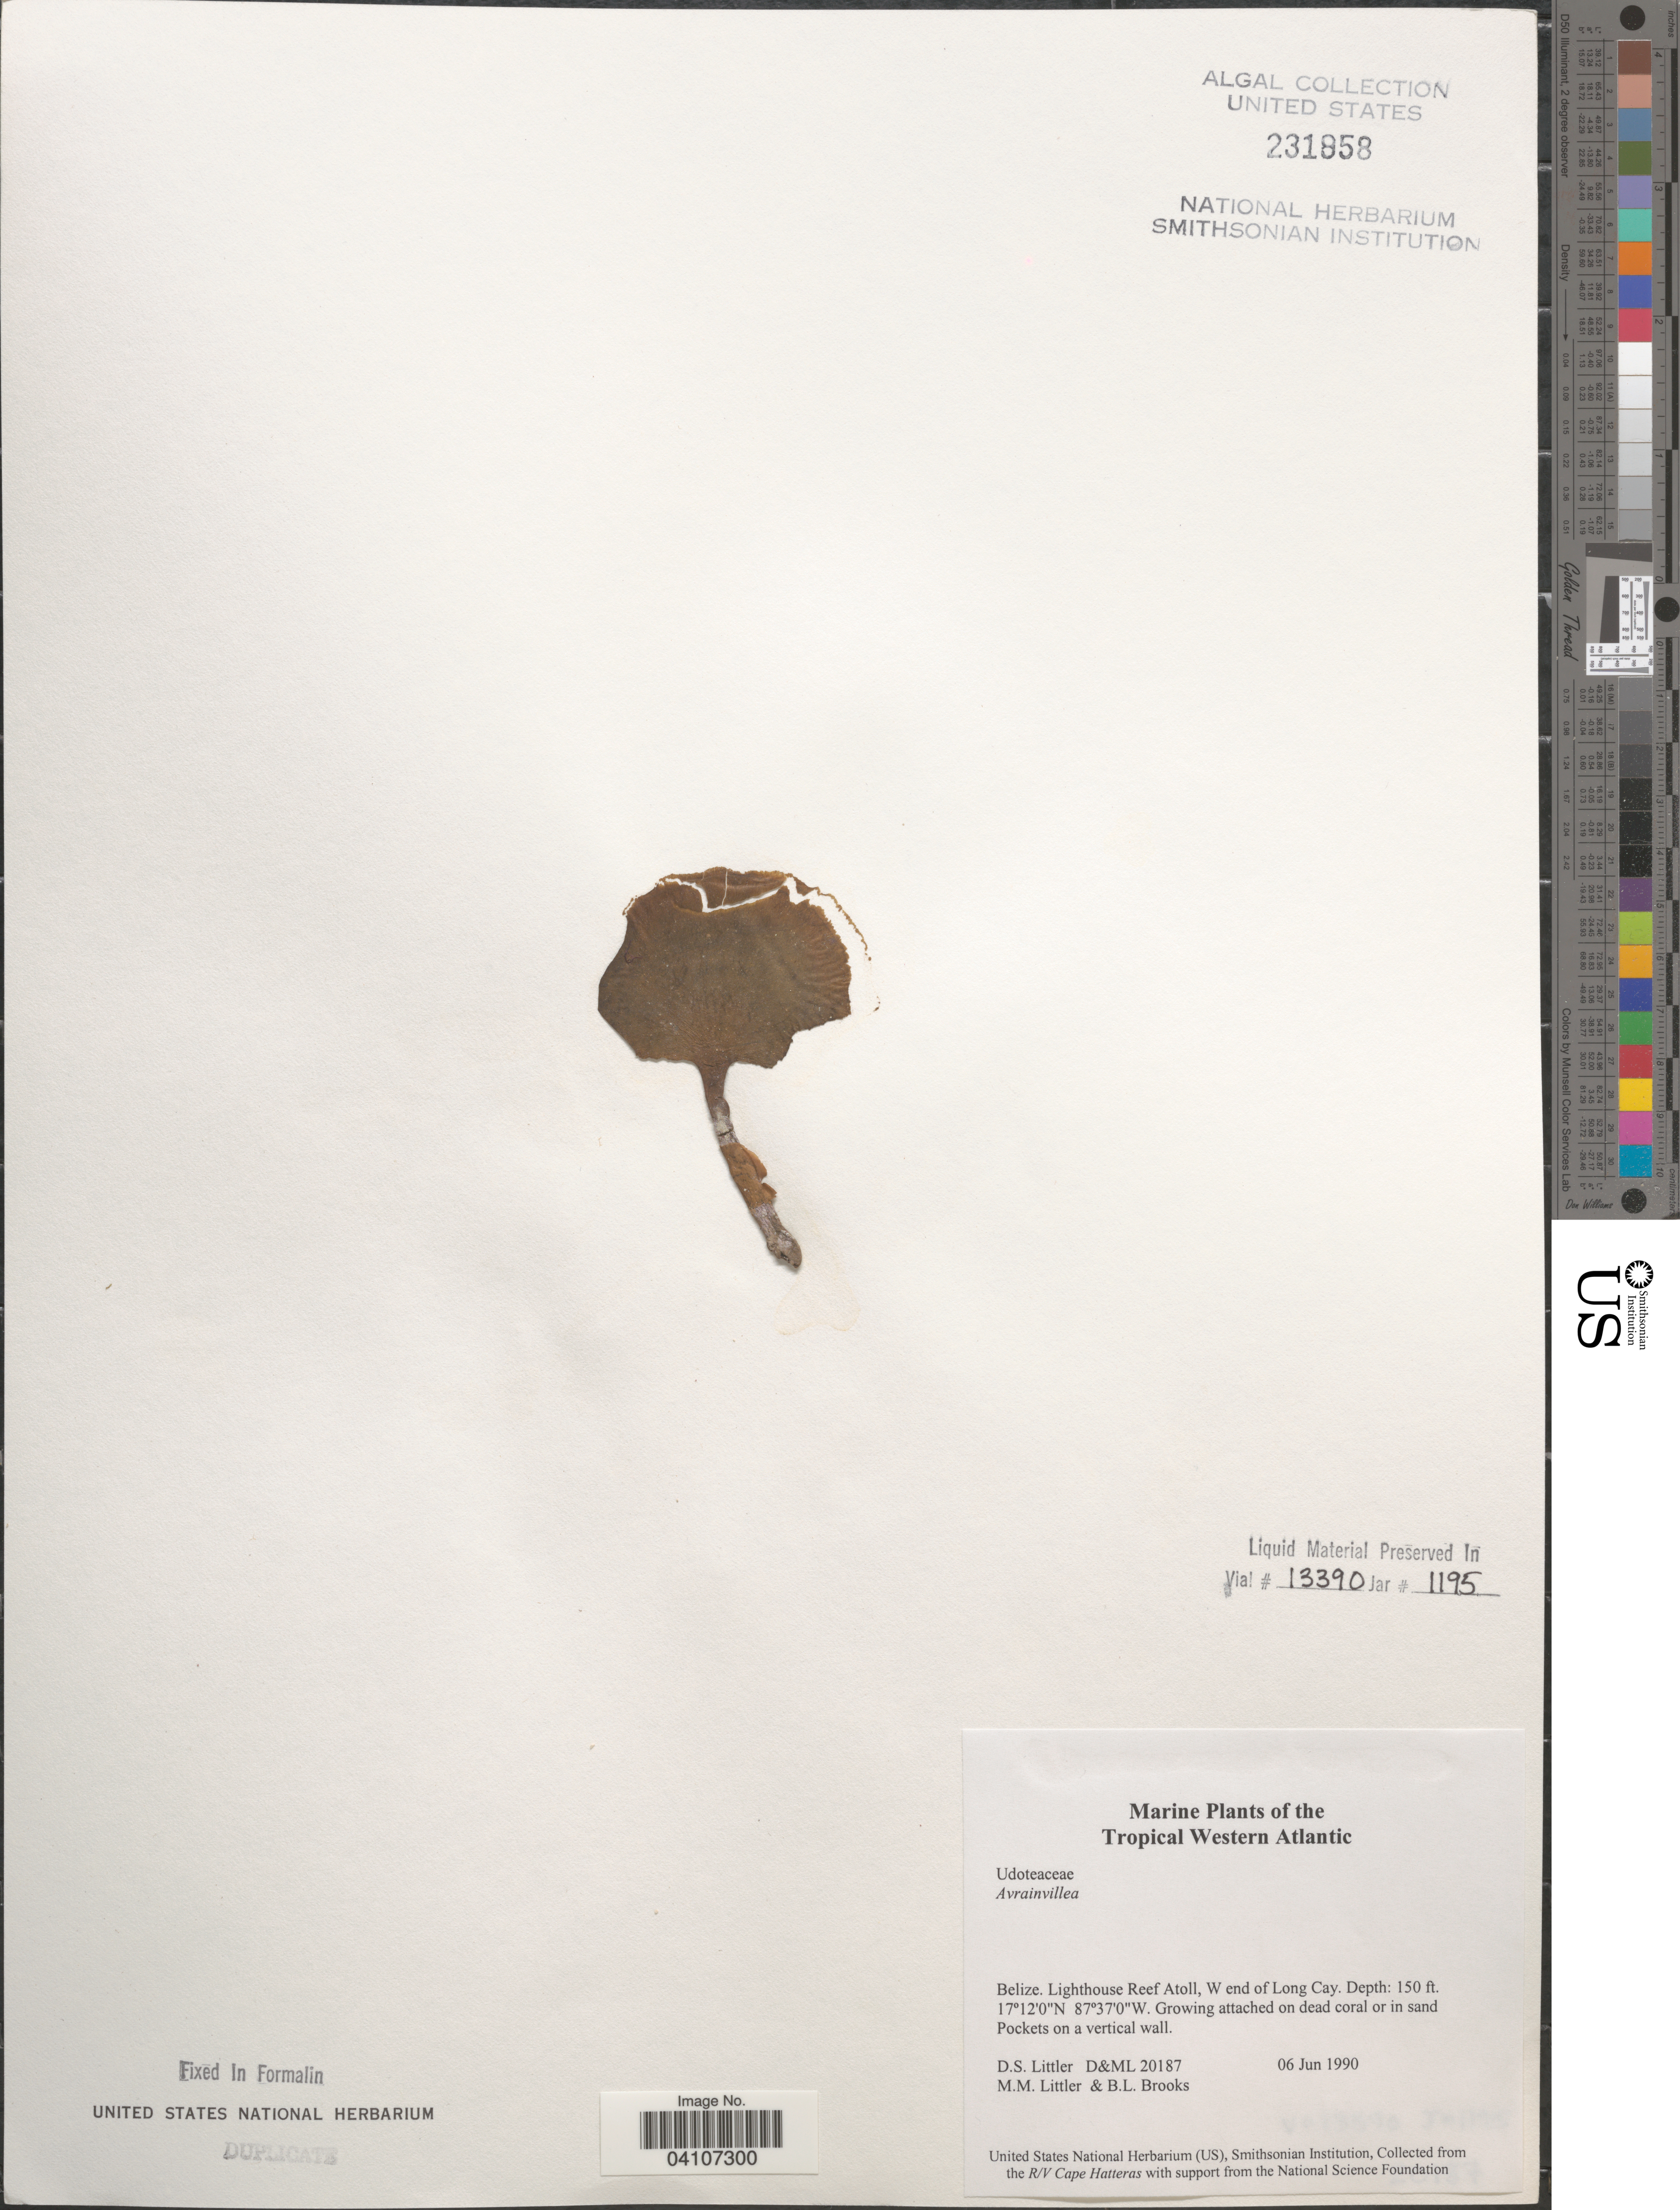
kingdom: Plantae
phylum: Chlorophyta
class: Ulvophyceae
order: Bryopsidales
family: Dichotomosiphonaceae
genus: Avrainvillea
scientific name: Avrainvillea sp.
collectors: D. S. Littler & B. Brooks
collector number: D&ML20187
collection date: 1990-06-06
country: Belize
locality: Tropical Western Atlantic. Lighthouse Reef Atoll, W end of Long Cay.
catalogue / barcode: US 231958